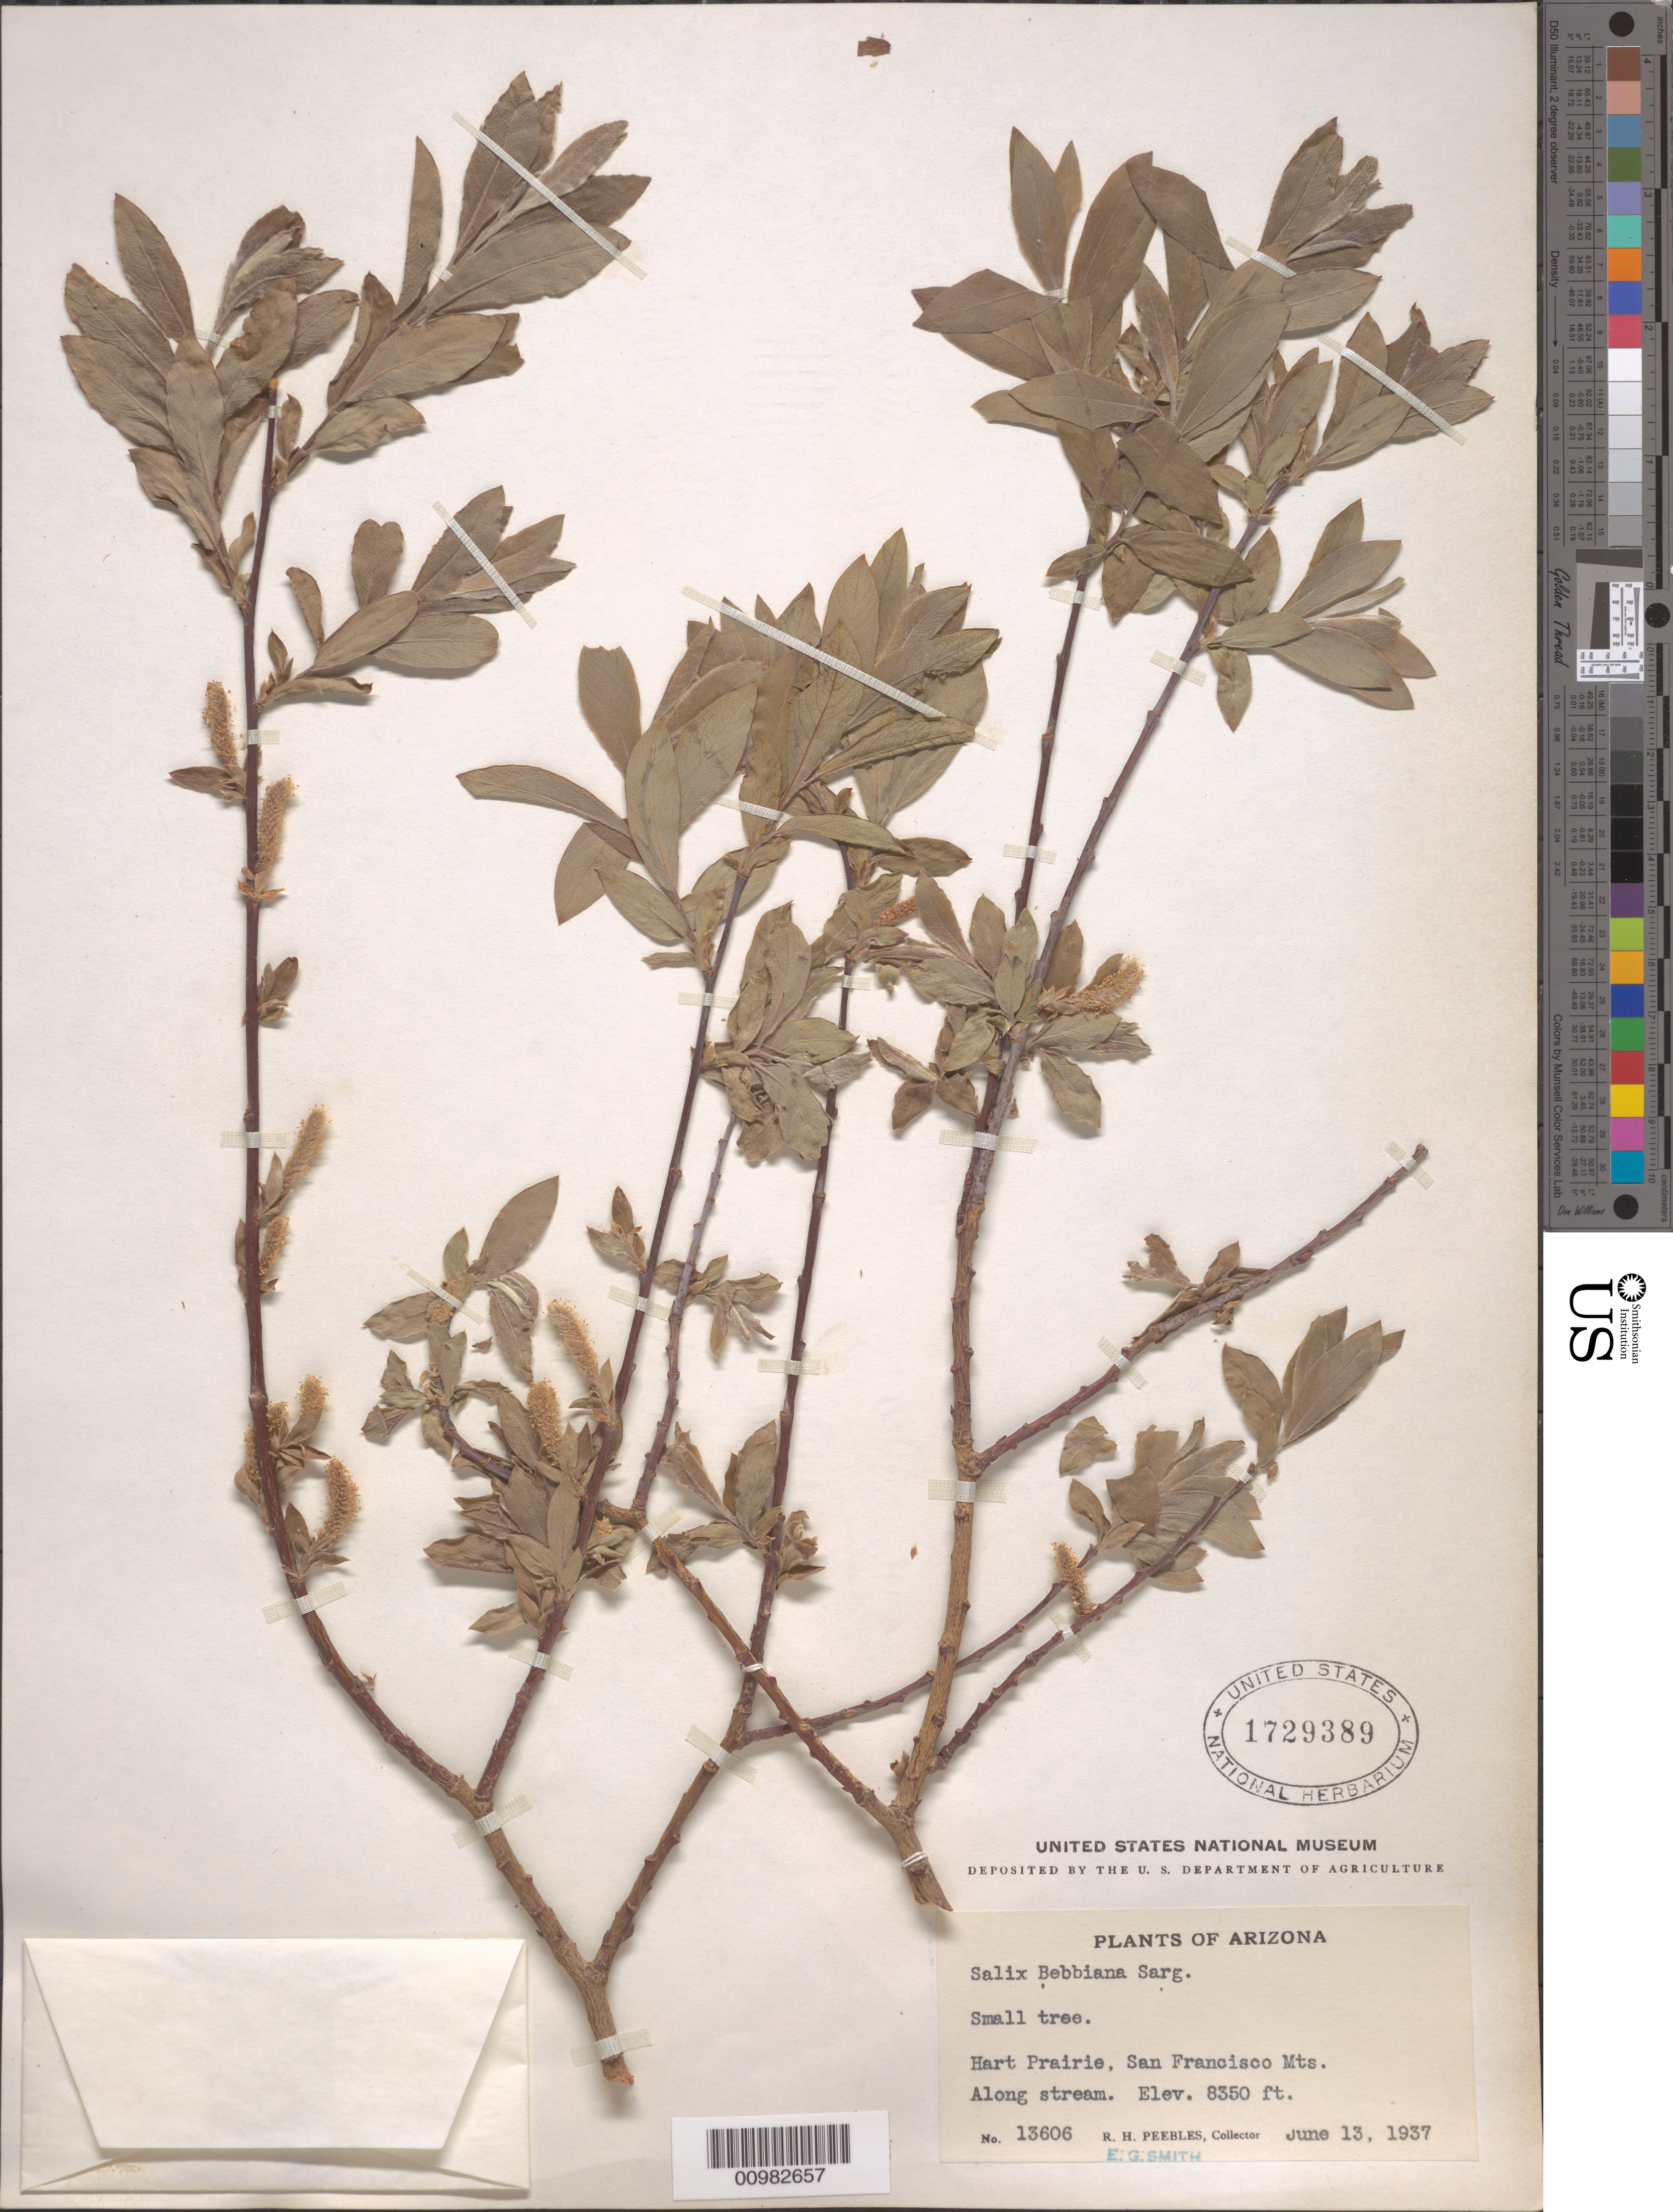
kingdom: Plantae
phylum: Tracheophyta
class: Magnoliopsida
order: Malpighiales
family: Salicaceae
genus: Salix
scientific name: Salix bebbiana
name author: Sarg.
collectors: R. H. Peebles & E. G. Smith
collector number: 13606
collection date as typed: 30 Jun 1937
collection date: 1937-06-30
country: United States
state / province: Arizona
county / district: Coconino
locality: Hart Prairie, San Francisco Mountains. Along stream.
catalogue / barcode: US 1729389